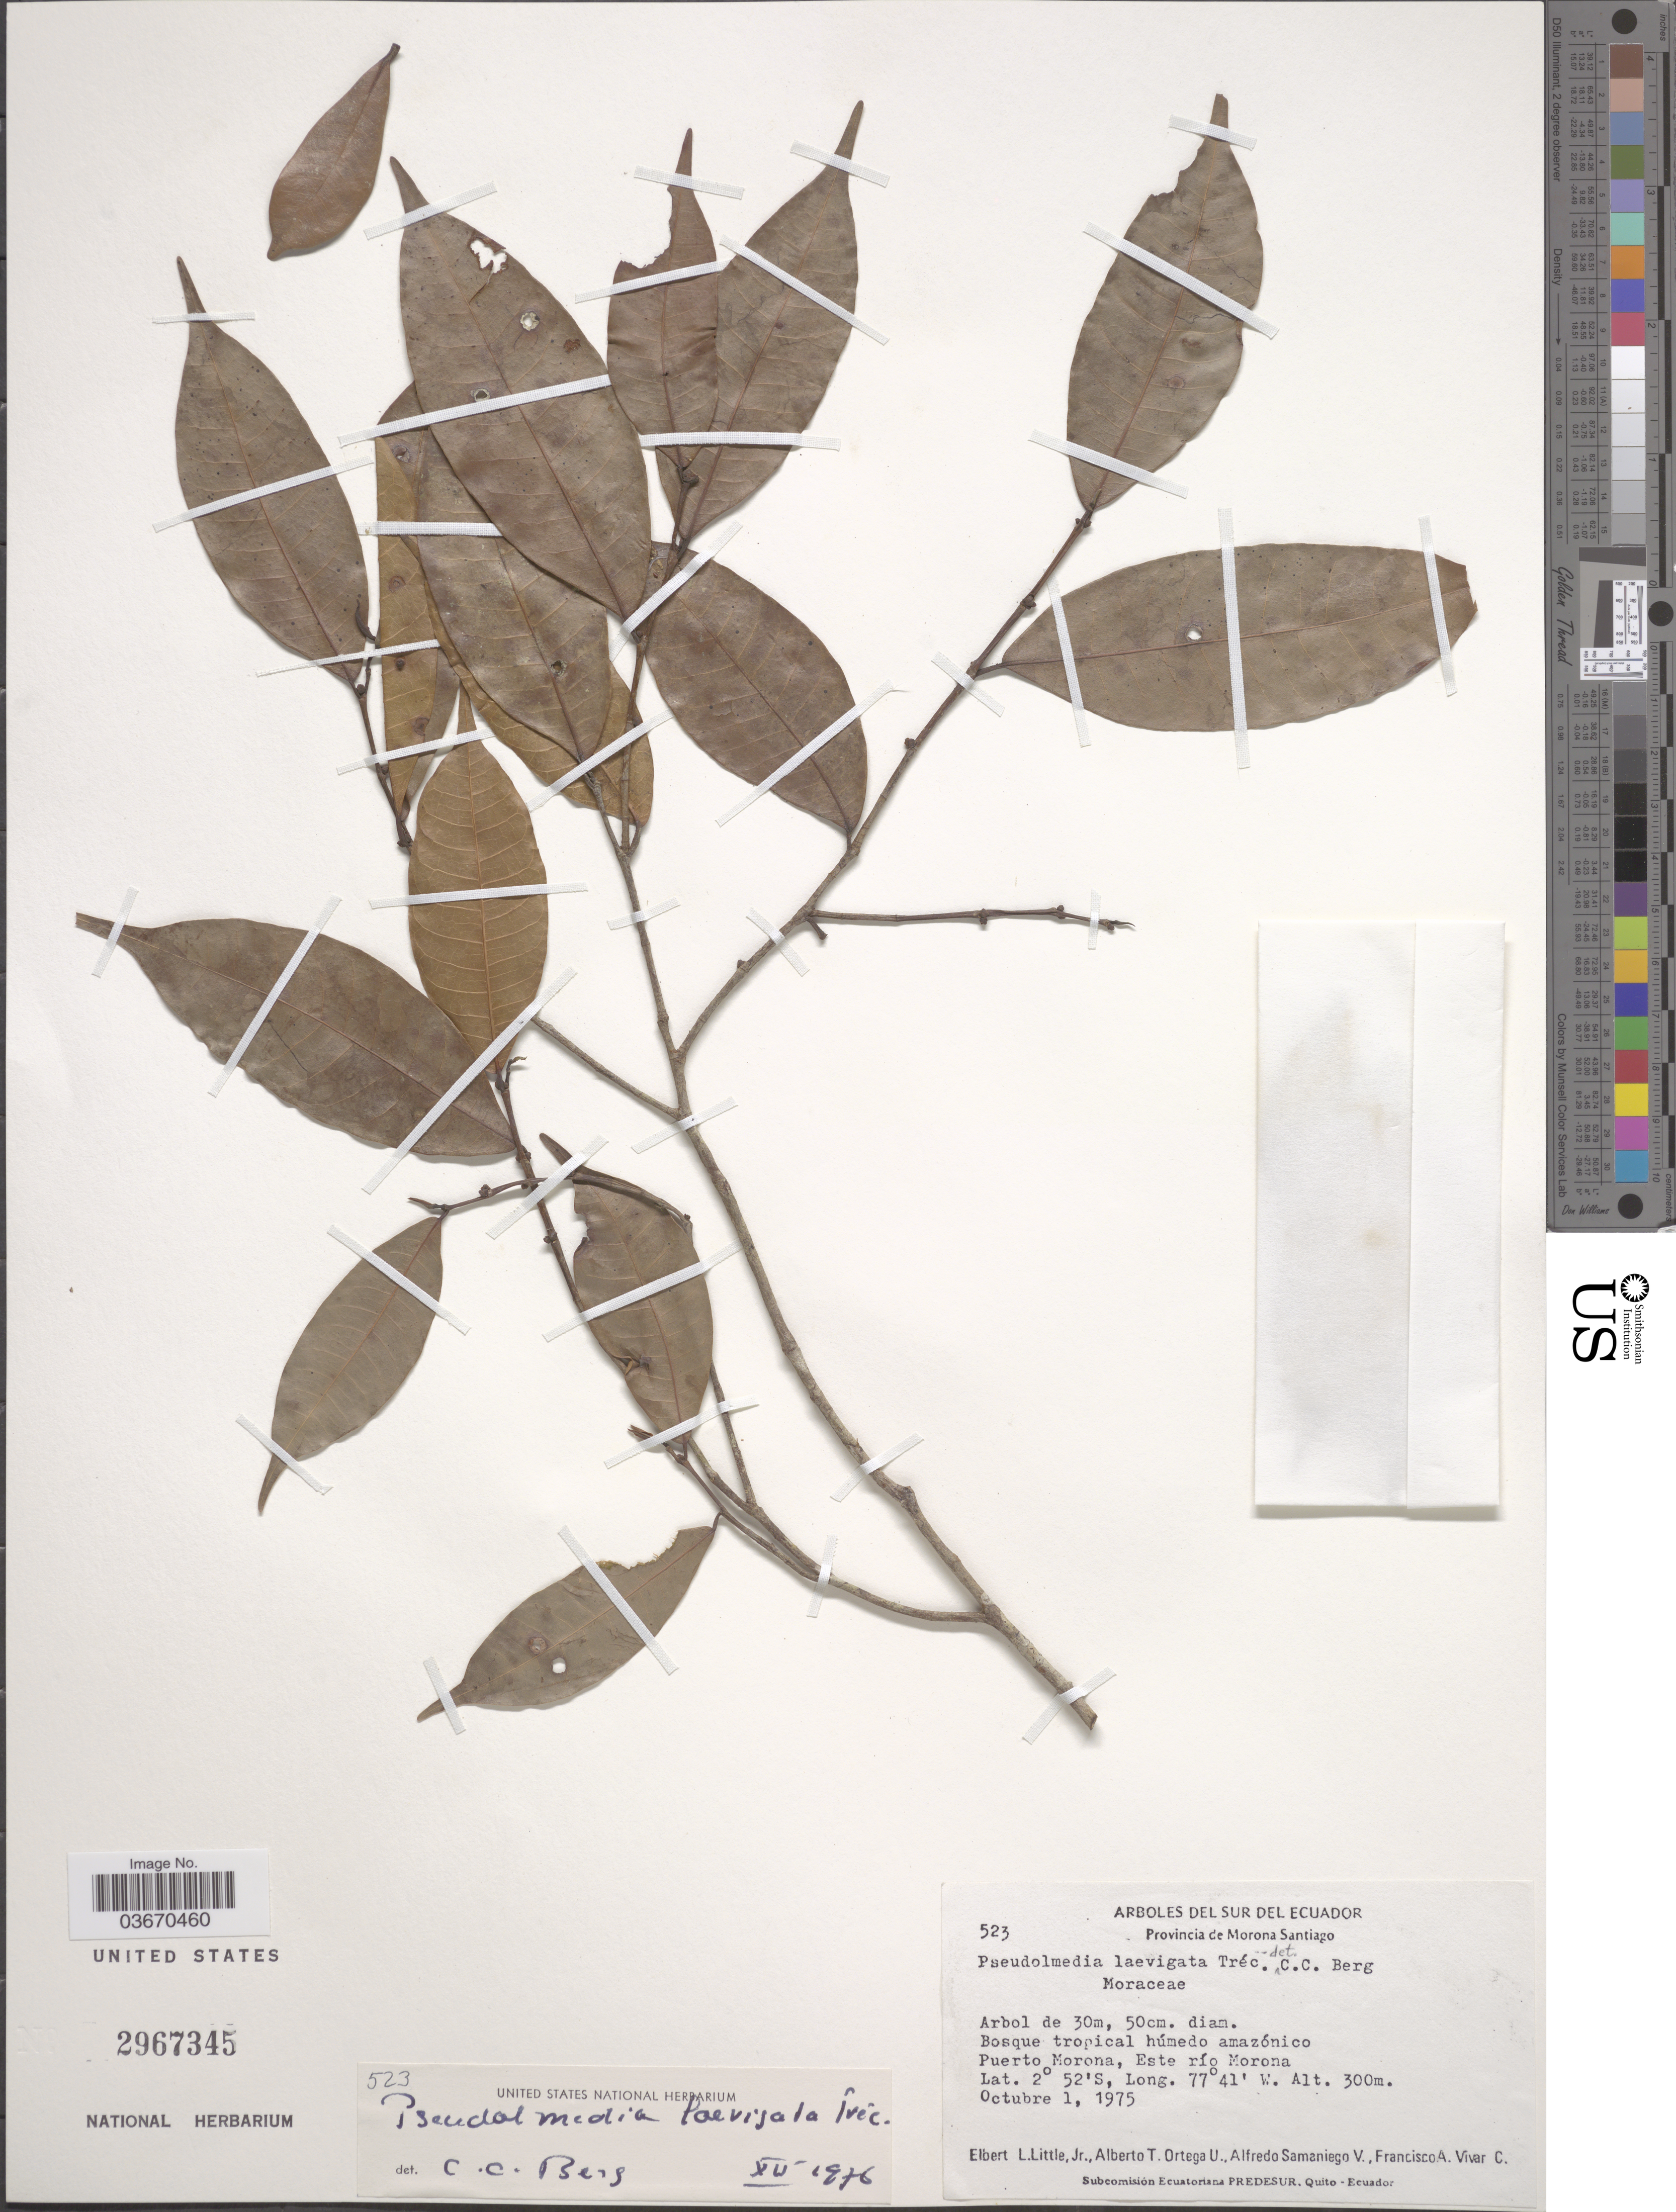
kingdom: Plantae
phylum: Tracheophyta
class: Magnoliopsida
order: Rosales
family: Moraceae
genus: Pseudolmedia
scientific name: Pseudolmedia laevigata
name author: Trécul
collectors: E. L. Little, A. T. Ortega U., A. V. Samaniego & F. A. Vivar C.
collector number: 523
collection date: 1975-10-01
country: Ecuador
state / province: Morona-Santiago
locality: Sur del Ecuador. Puerto Morona, Este río Morona.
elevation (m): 300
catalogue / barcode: US 2967345